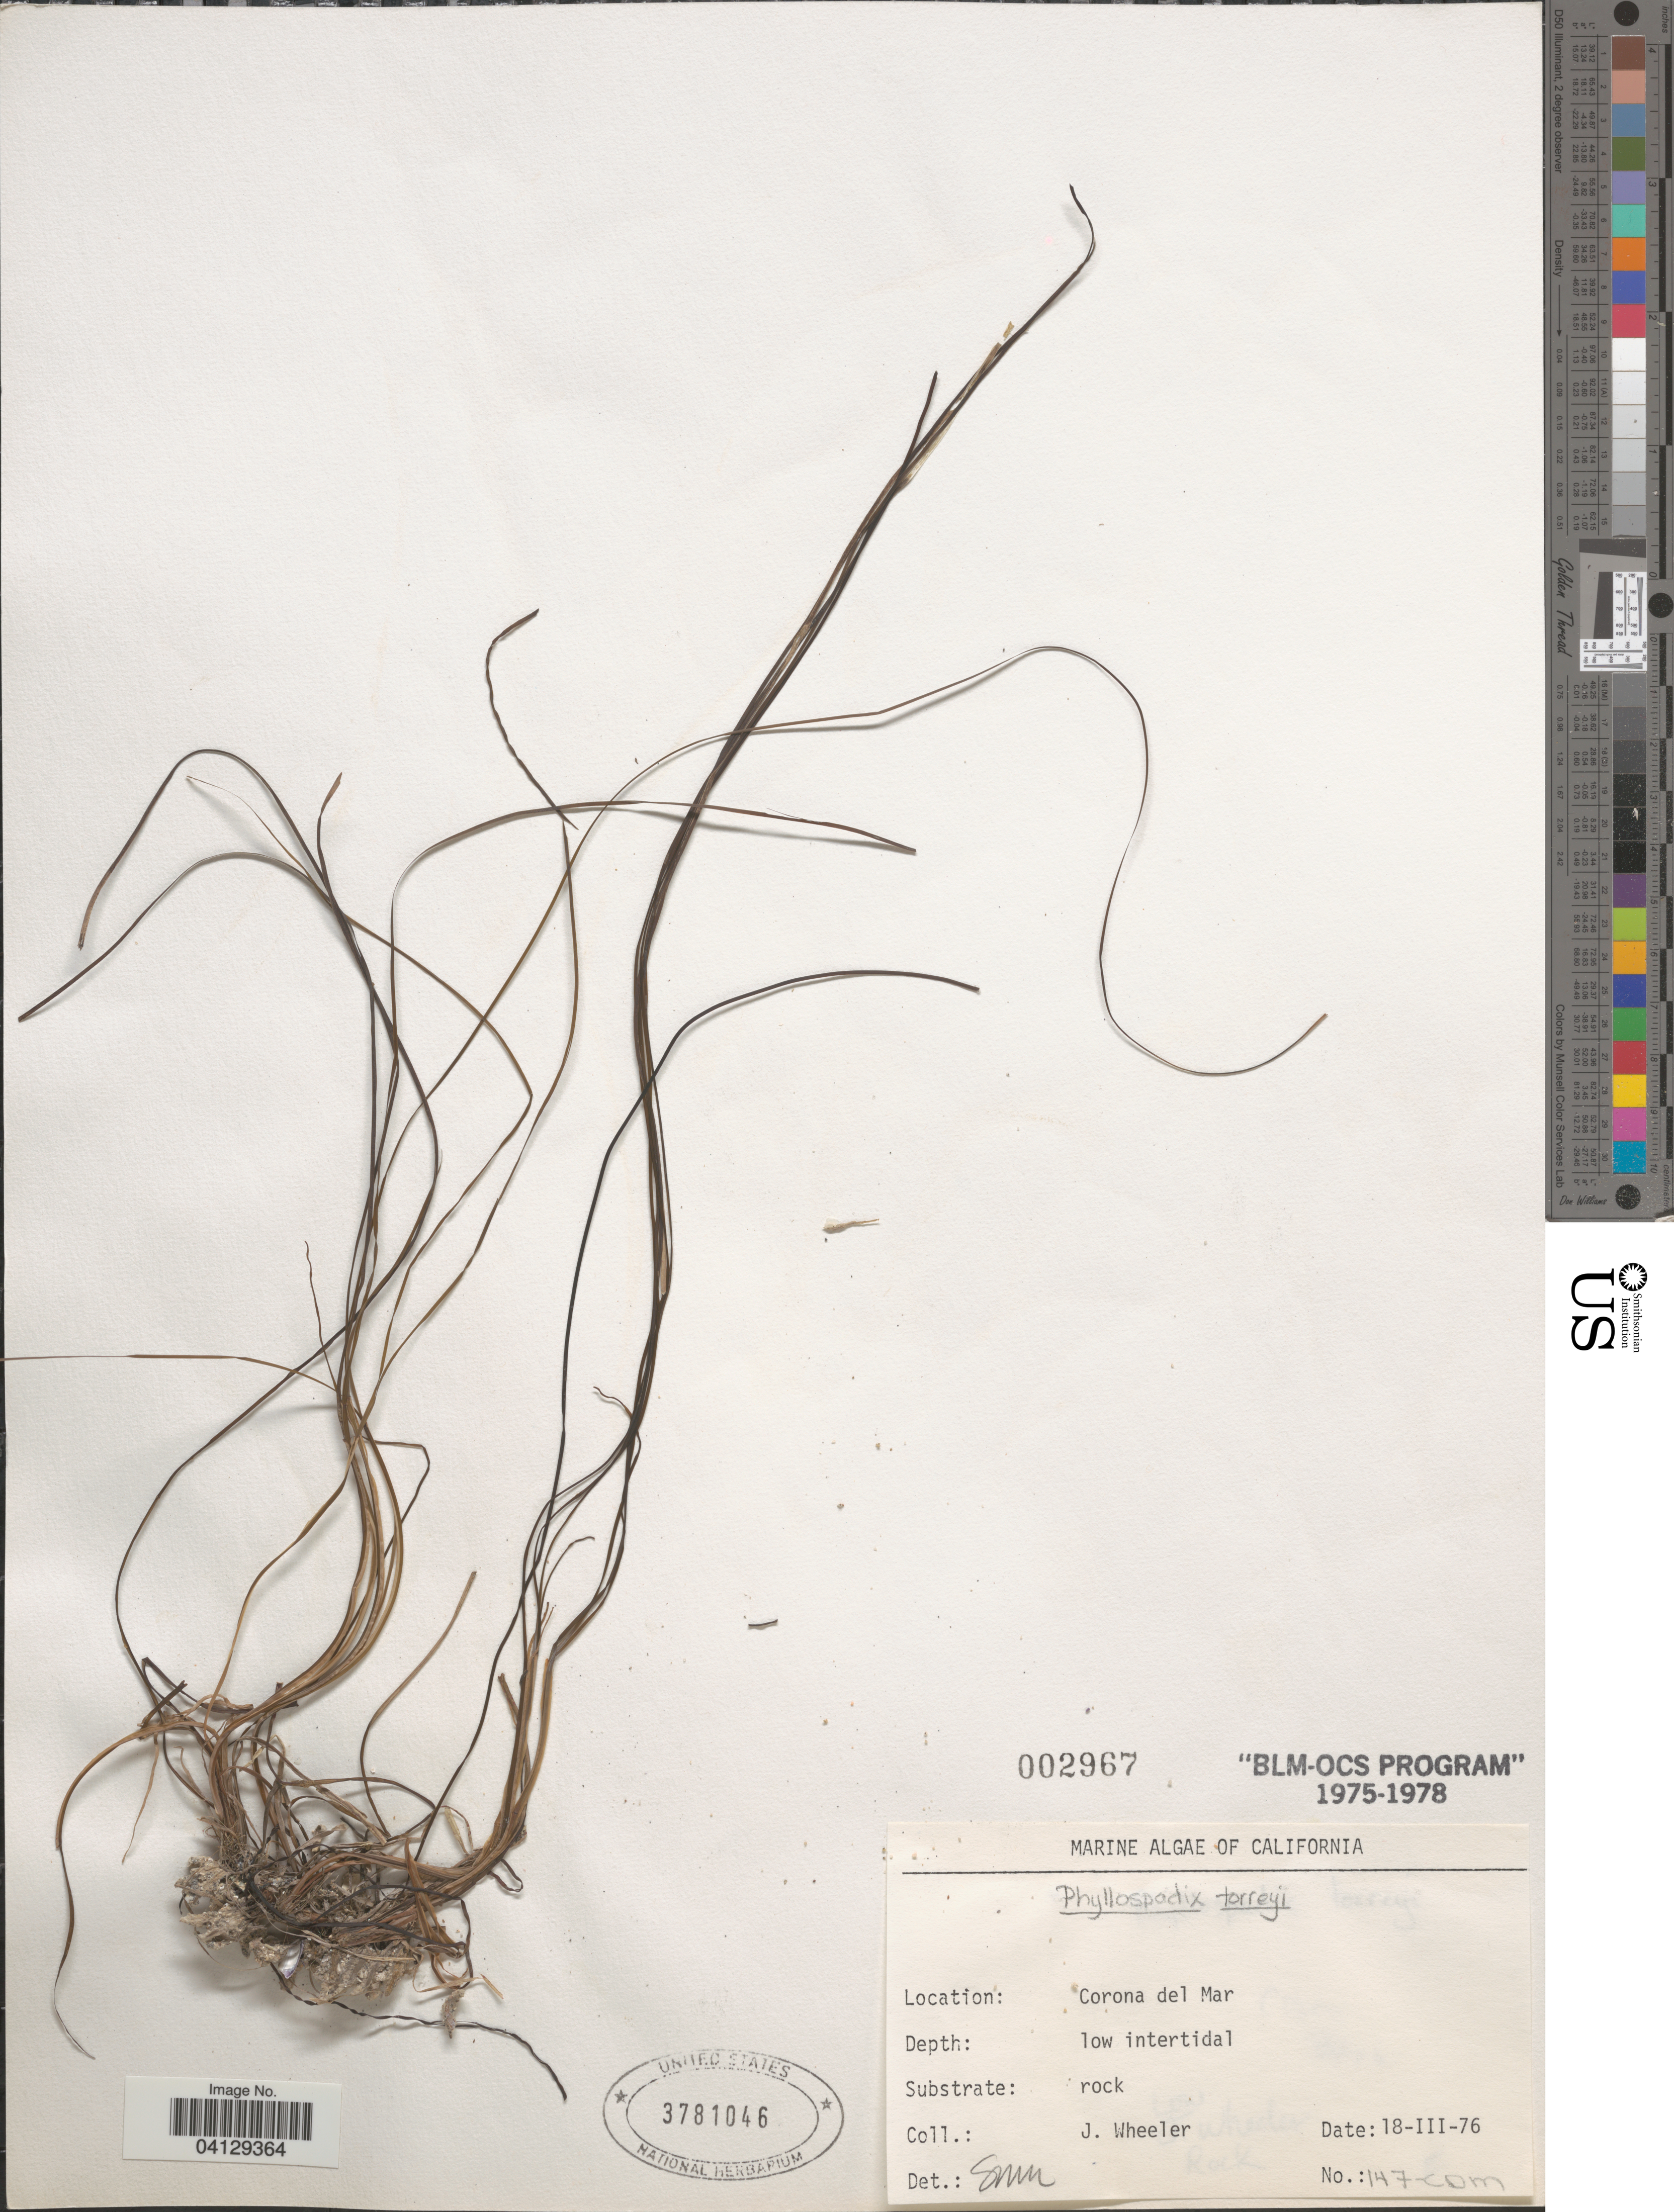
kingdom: Plantae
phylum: Tracheophyta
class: Liliopsida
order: Alismatales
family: Zosteraceae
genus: Phyllospadix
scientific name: Phyllospadix torreyi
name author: S. Watson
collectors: J. Wheeler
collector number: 147-CDM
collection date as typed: Transcribed d/m/y: 18/3/76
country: United States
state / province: California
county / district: Riverside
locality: Corona del Mar.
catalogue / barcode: US 3781046